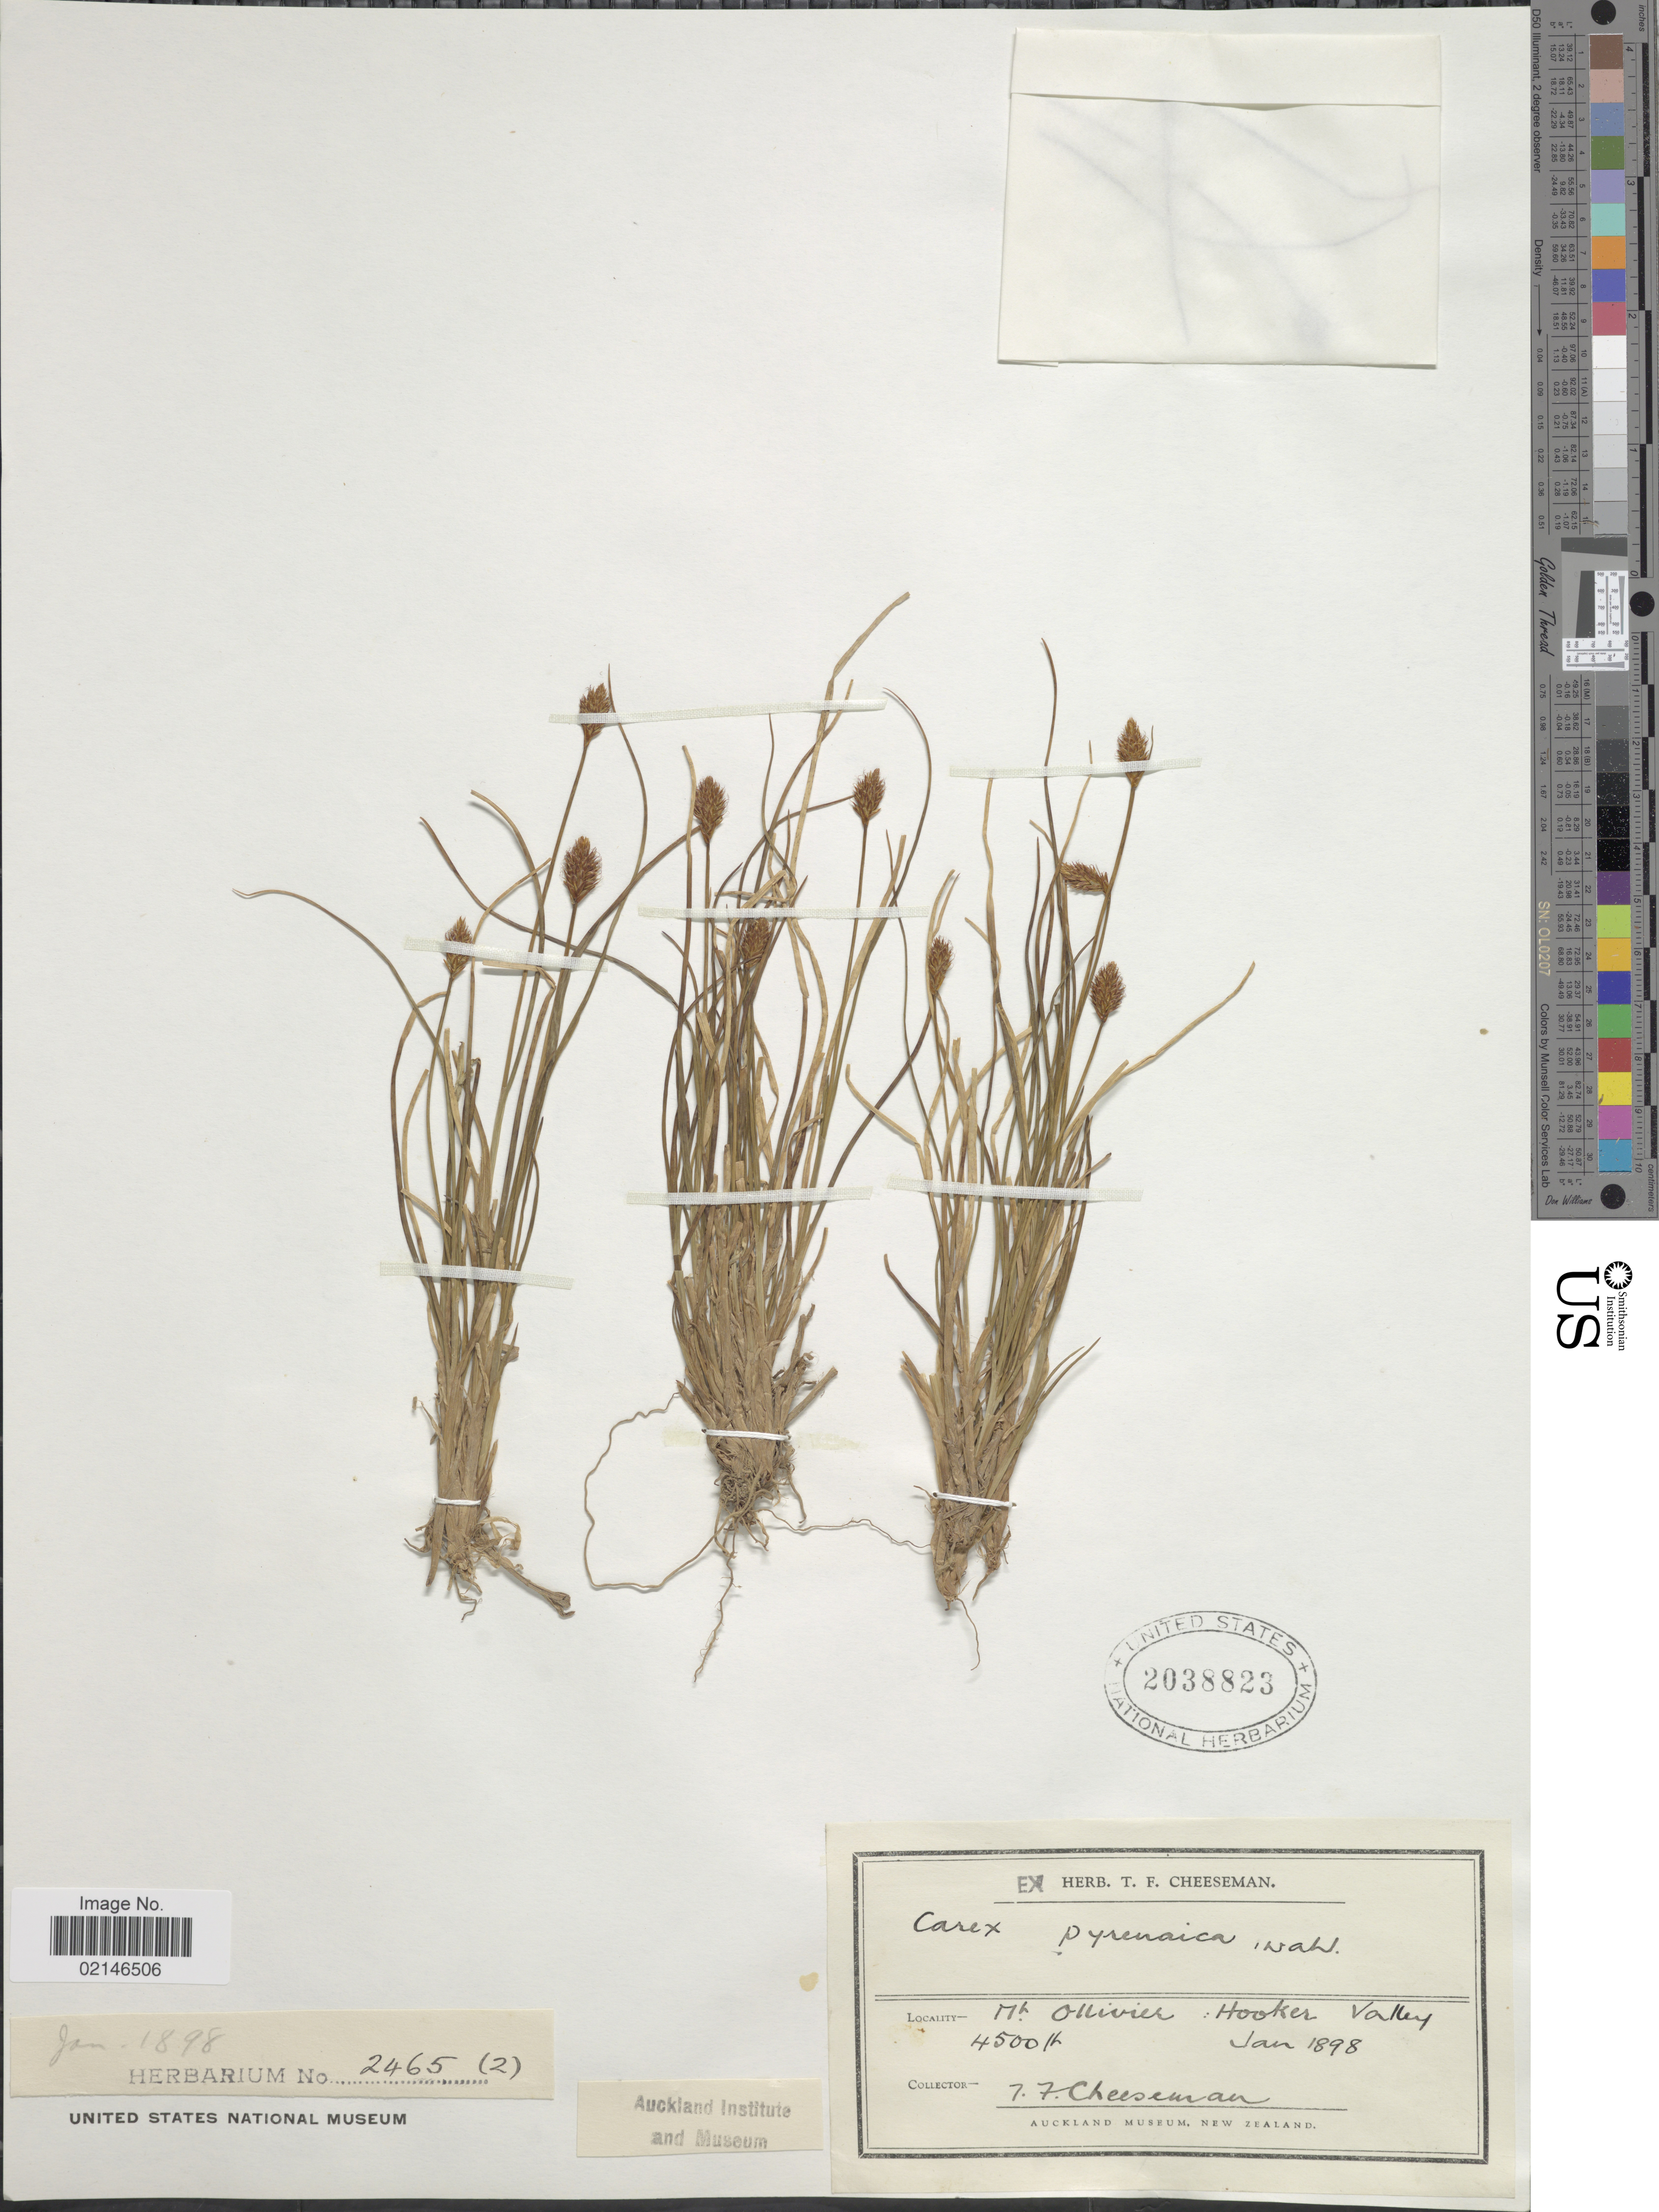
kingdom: Plantae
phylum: Tracheophyta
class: Liliopsida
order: Poales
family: Cyperaceae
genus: Carex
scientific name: Carex pyrenaica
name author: Wahlenb.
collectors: T. F. Cheeseman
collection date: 1898-01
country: New Zealand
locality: Mt. Ollivier: Hooker Valley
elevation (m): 1372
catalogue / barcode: US 2038823